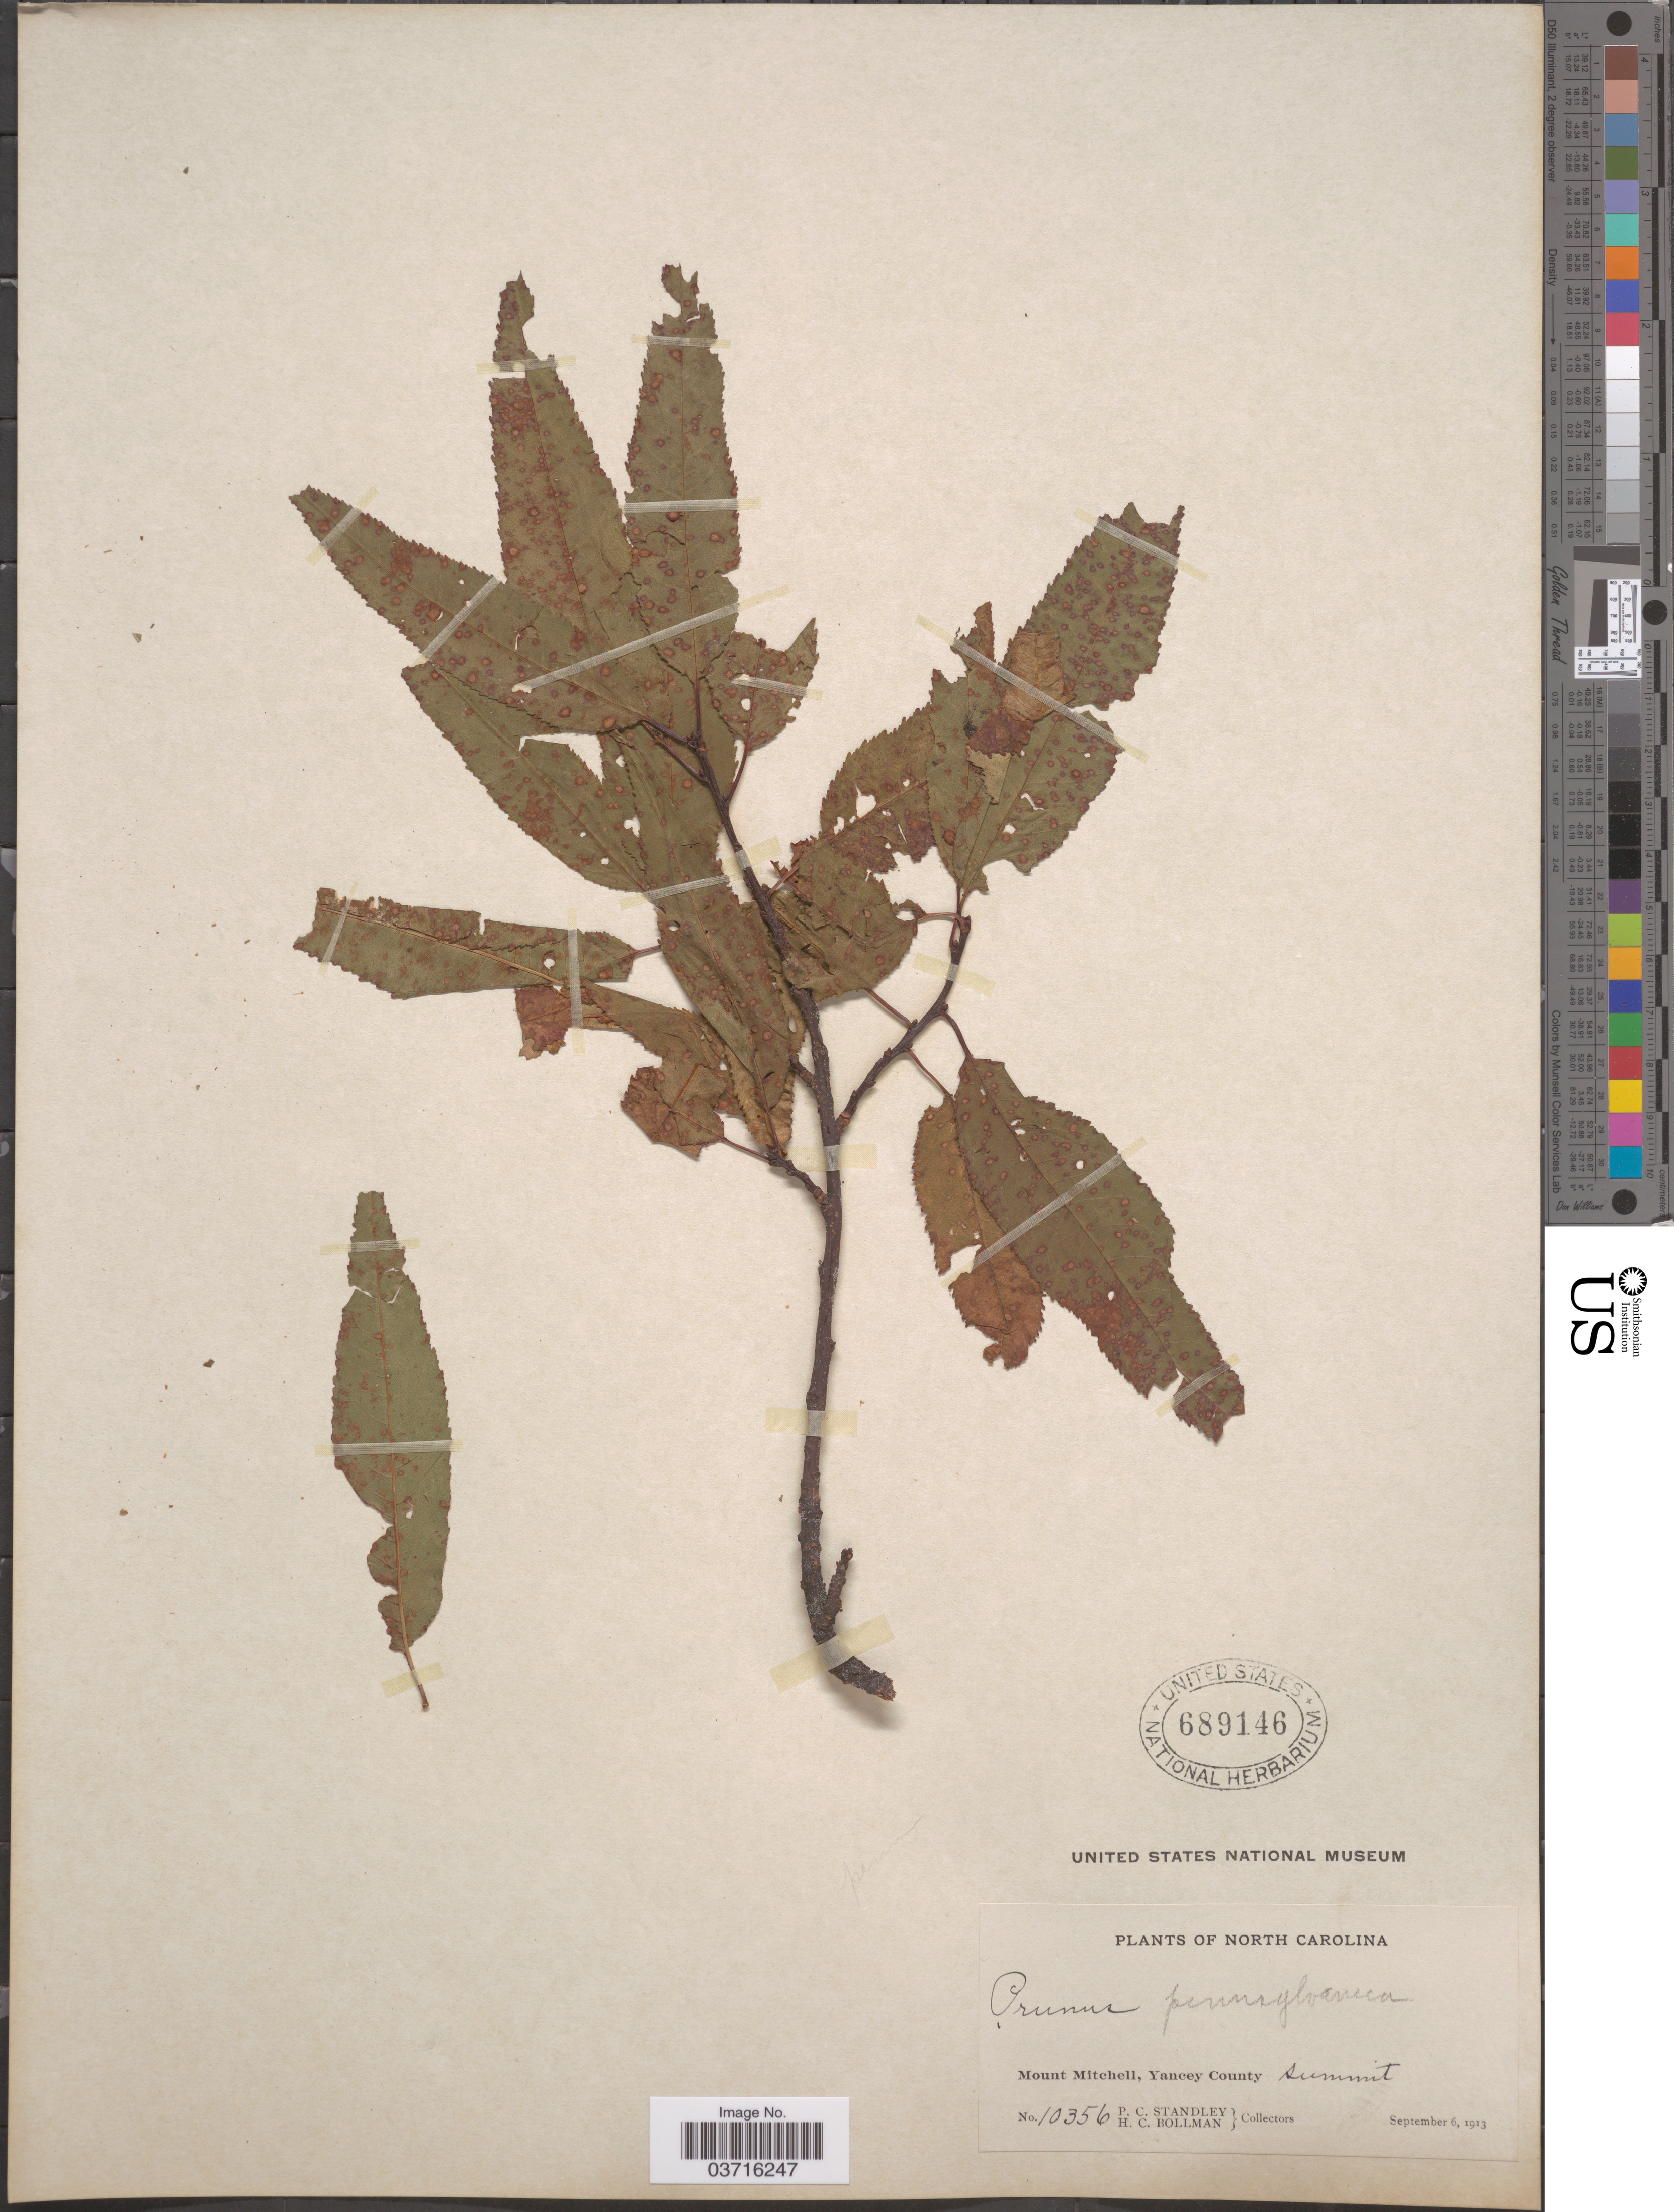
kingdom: Plantae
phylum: Tracheophyta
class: Magnoliopsida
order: Rosales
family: Rosaceae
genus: Prunus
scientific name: Prunus pensylvanica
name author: L. f.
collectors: P. C. Standley & H. C. Bollman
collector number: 10356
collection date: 1913-09-06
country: United States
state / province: North Carolina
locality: Mount Mitchell, Yancey County, summit.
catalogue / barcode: US 689146